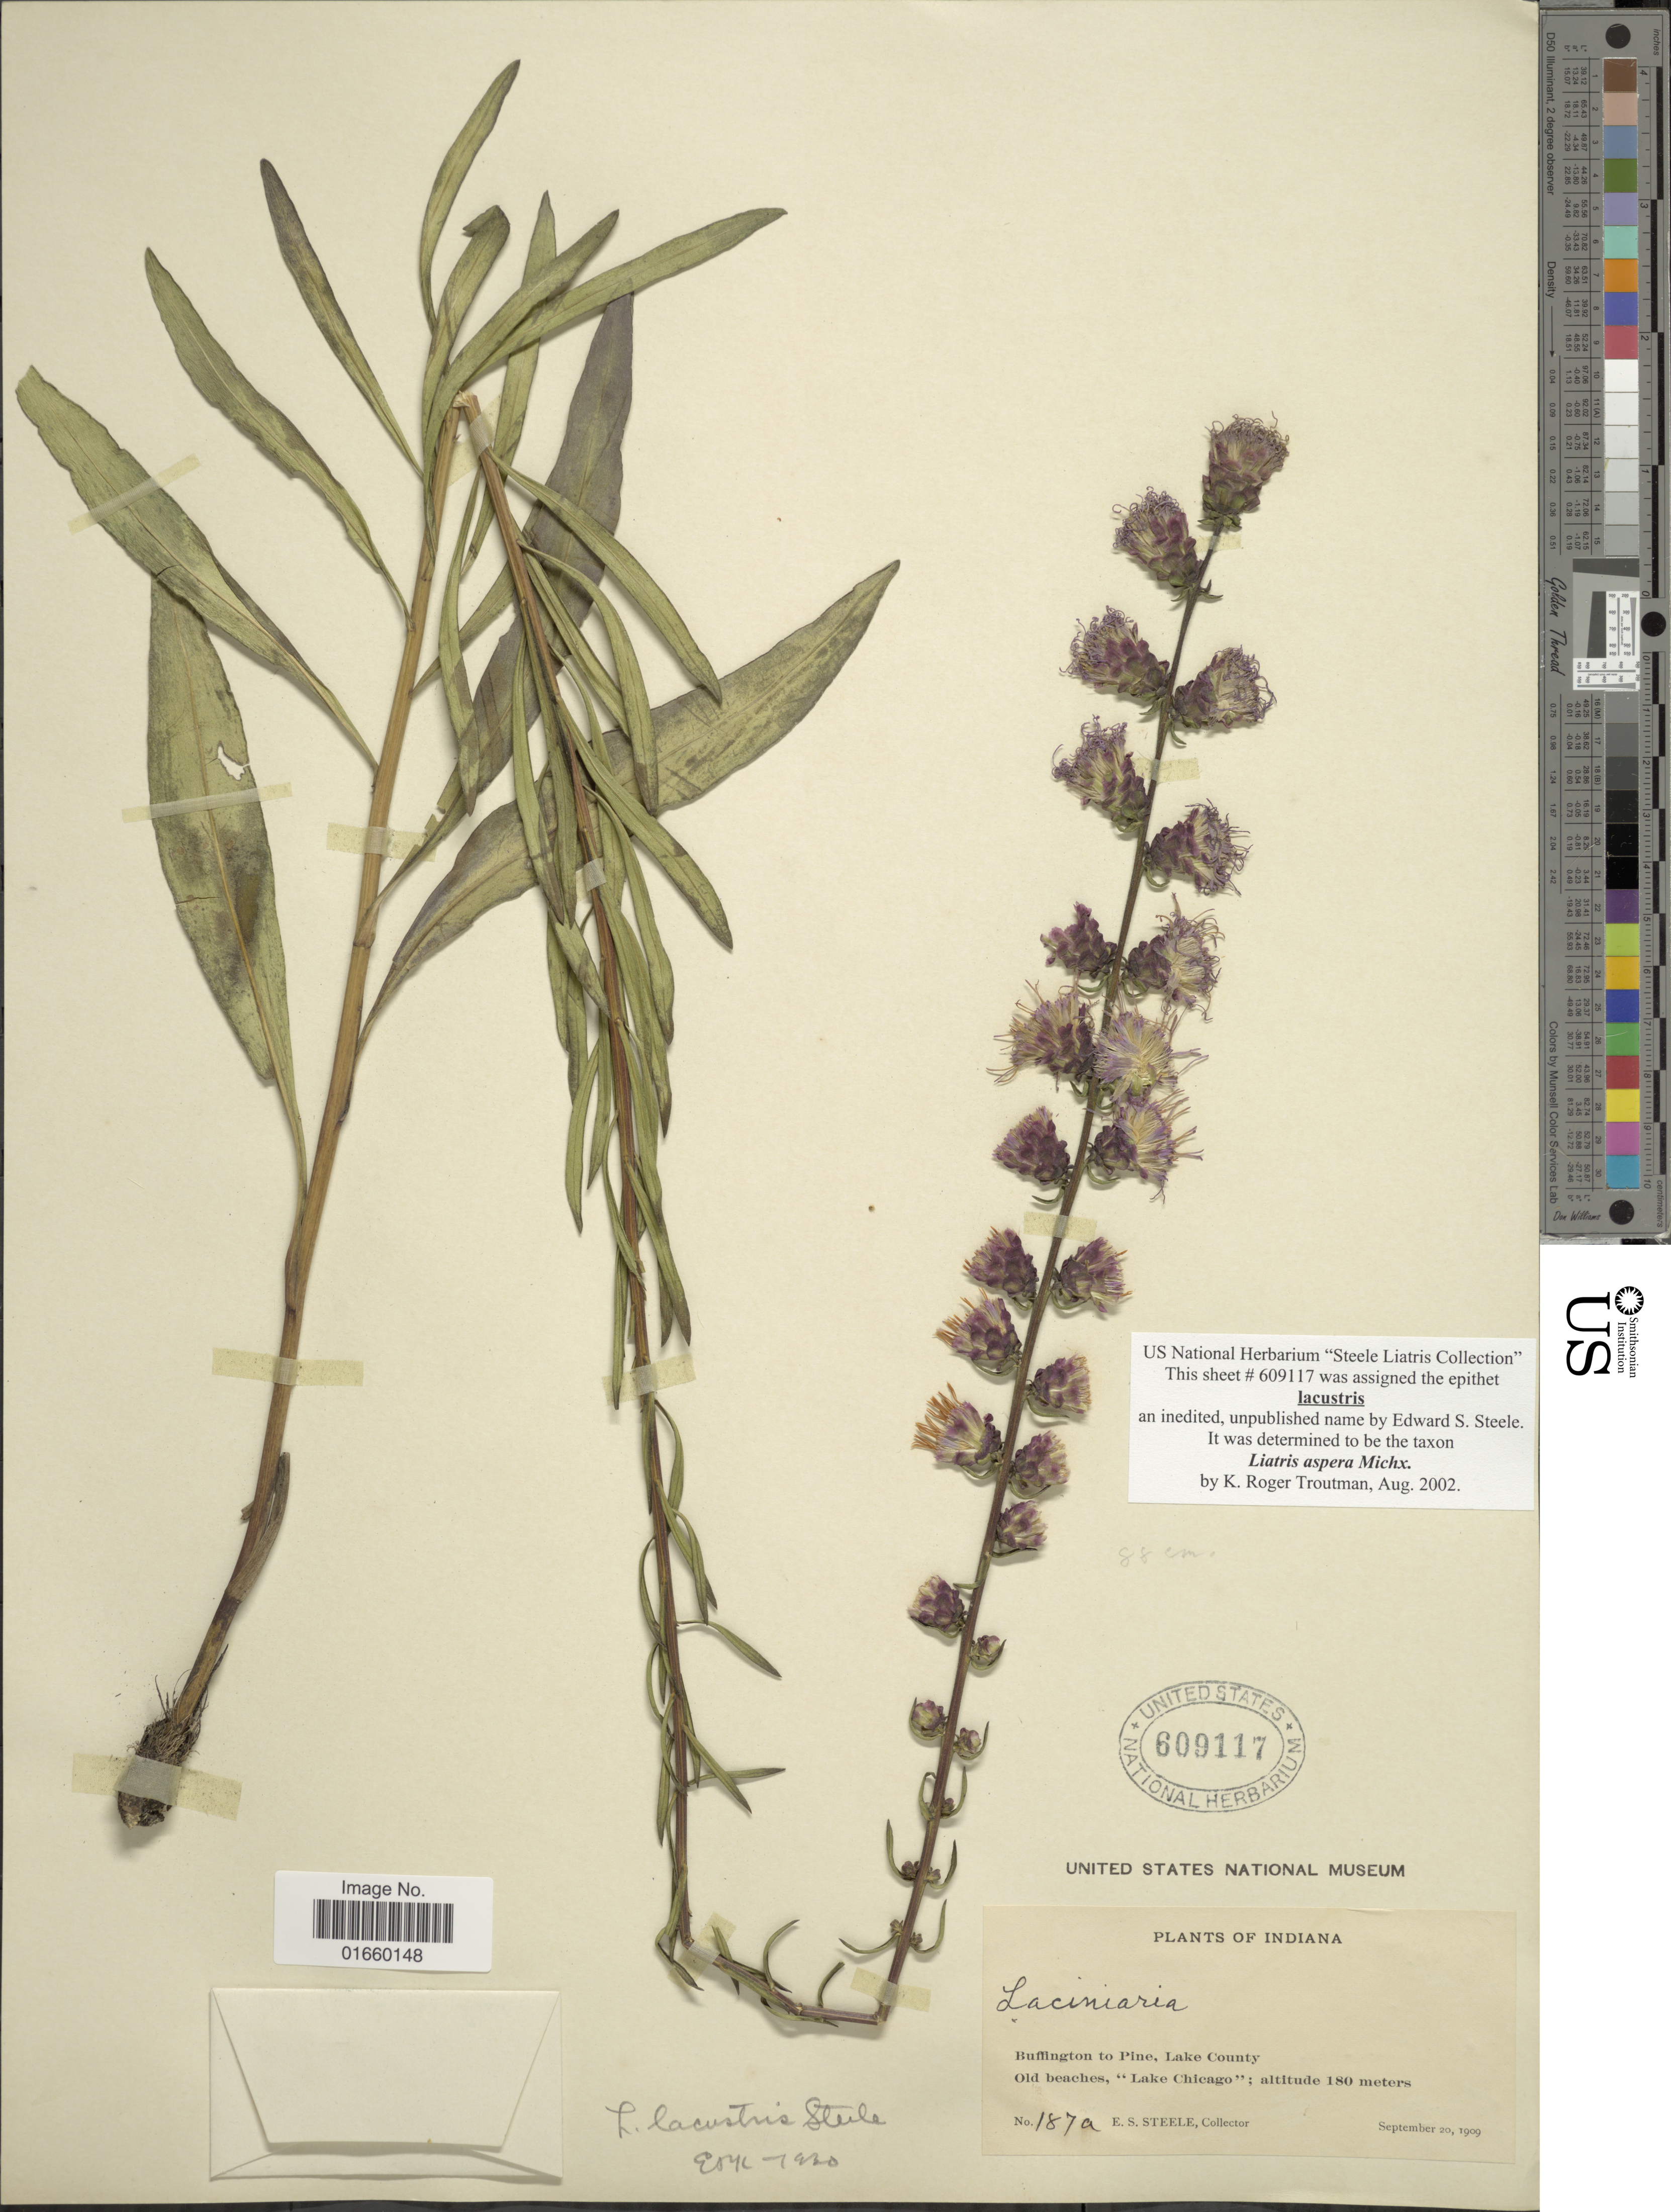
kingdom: Plantae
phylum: Tracheophyta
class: Magnoliopsida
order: Asterales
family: Asteraceae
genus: Liatris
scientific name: Liatris aspera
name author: Michx.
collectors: E. Steele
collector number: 187a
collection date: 1909-09-20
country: United States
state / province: Indiana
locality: Buffington to Pine, Lake County, Old beaches, "Lake Chicaho"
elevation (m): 180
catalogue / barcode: US 609117